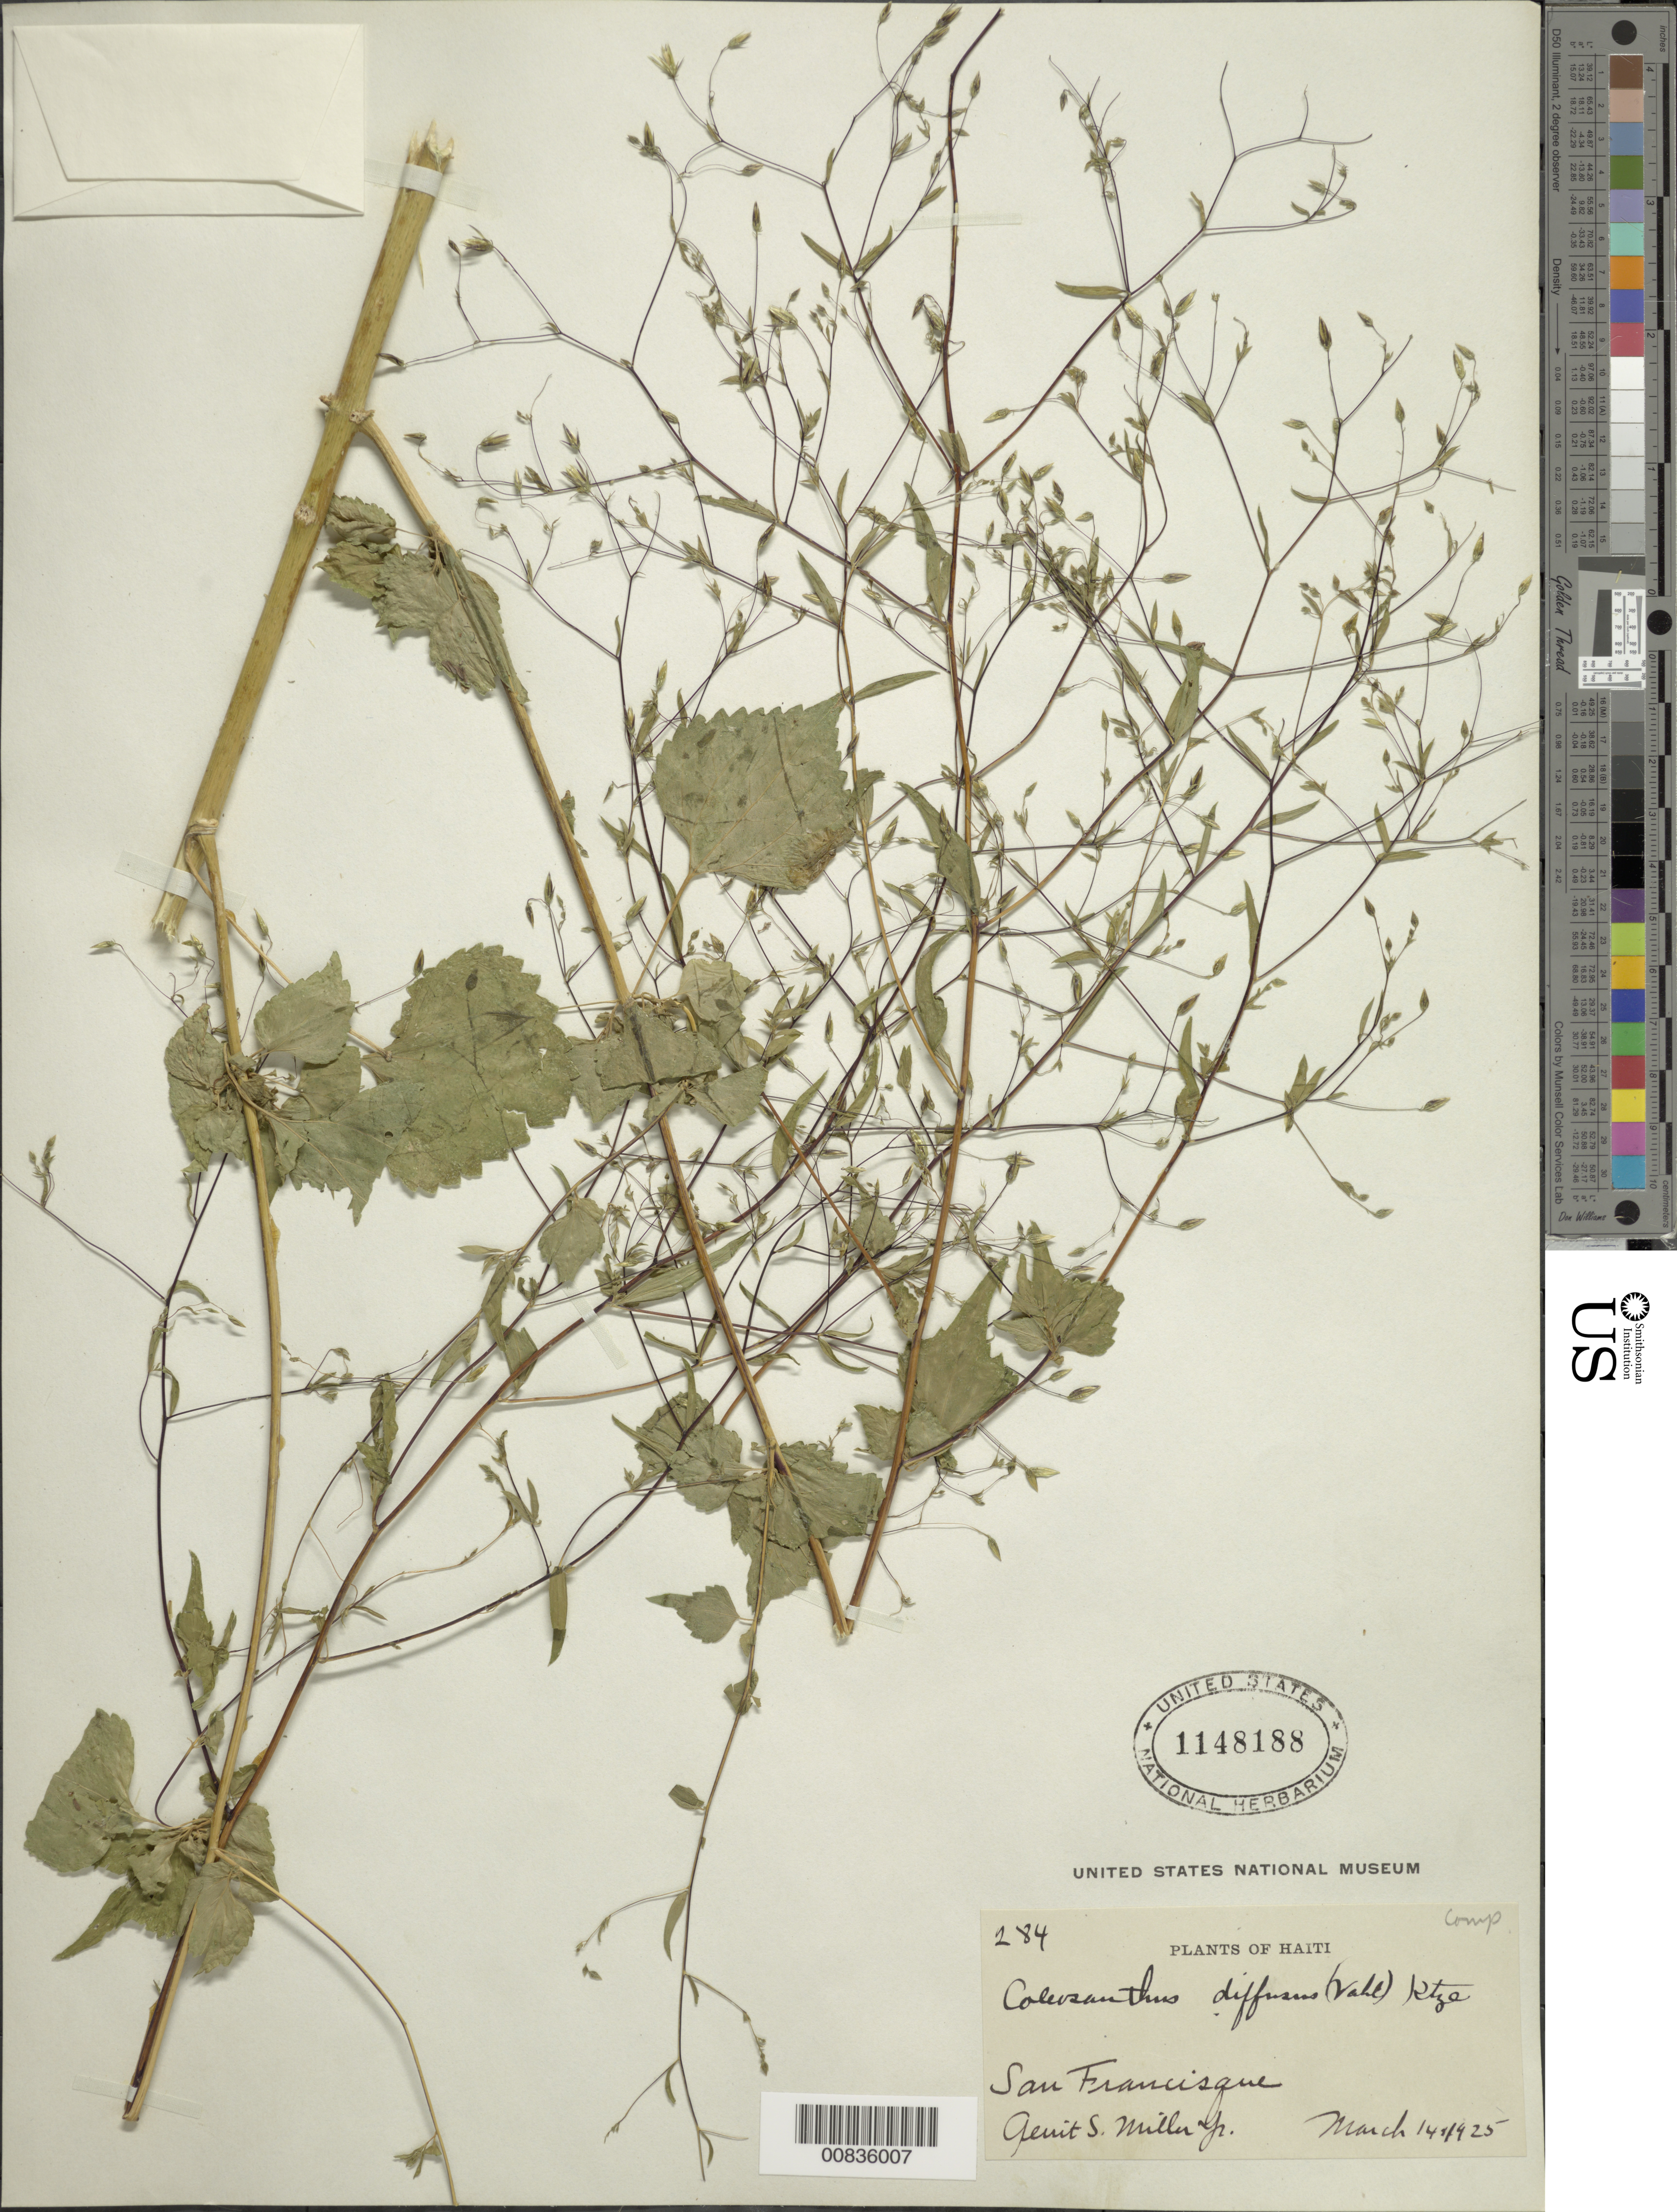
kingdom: Plantae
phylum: Tracheophyta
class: Magnoliopsida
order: Asterales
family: Asteraceae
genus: Brickellia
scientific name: Brickellia diffusa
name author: (Vahl) A. Gray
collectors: G. S. Miller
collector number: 284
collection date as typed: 14 Mar 1925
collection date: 1925-03-14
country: Haiti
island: Hispaniola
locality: San Francisque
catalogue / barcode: US 1148188